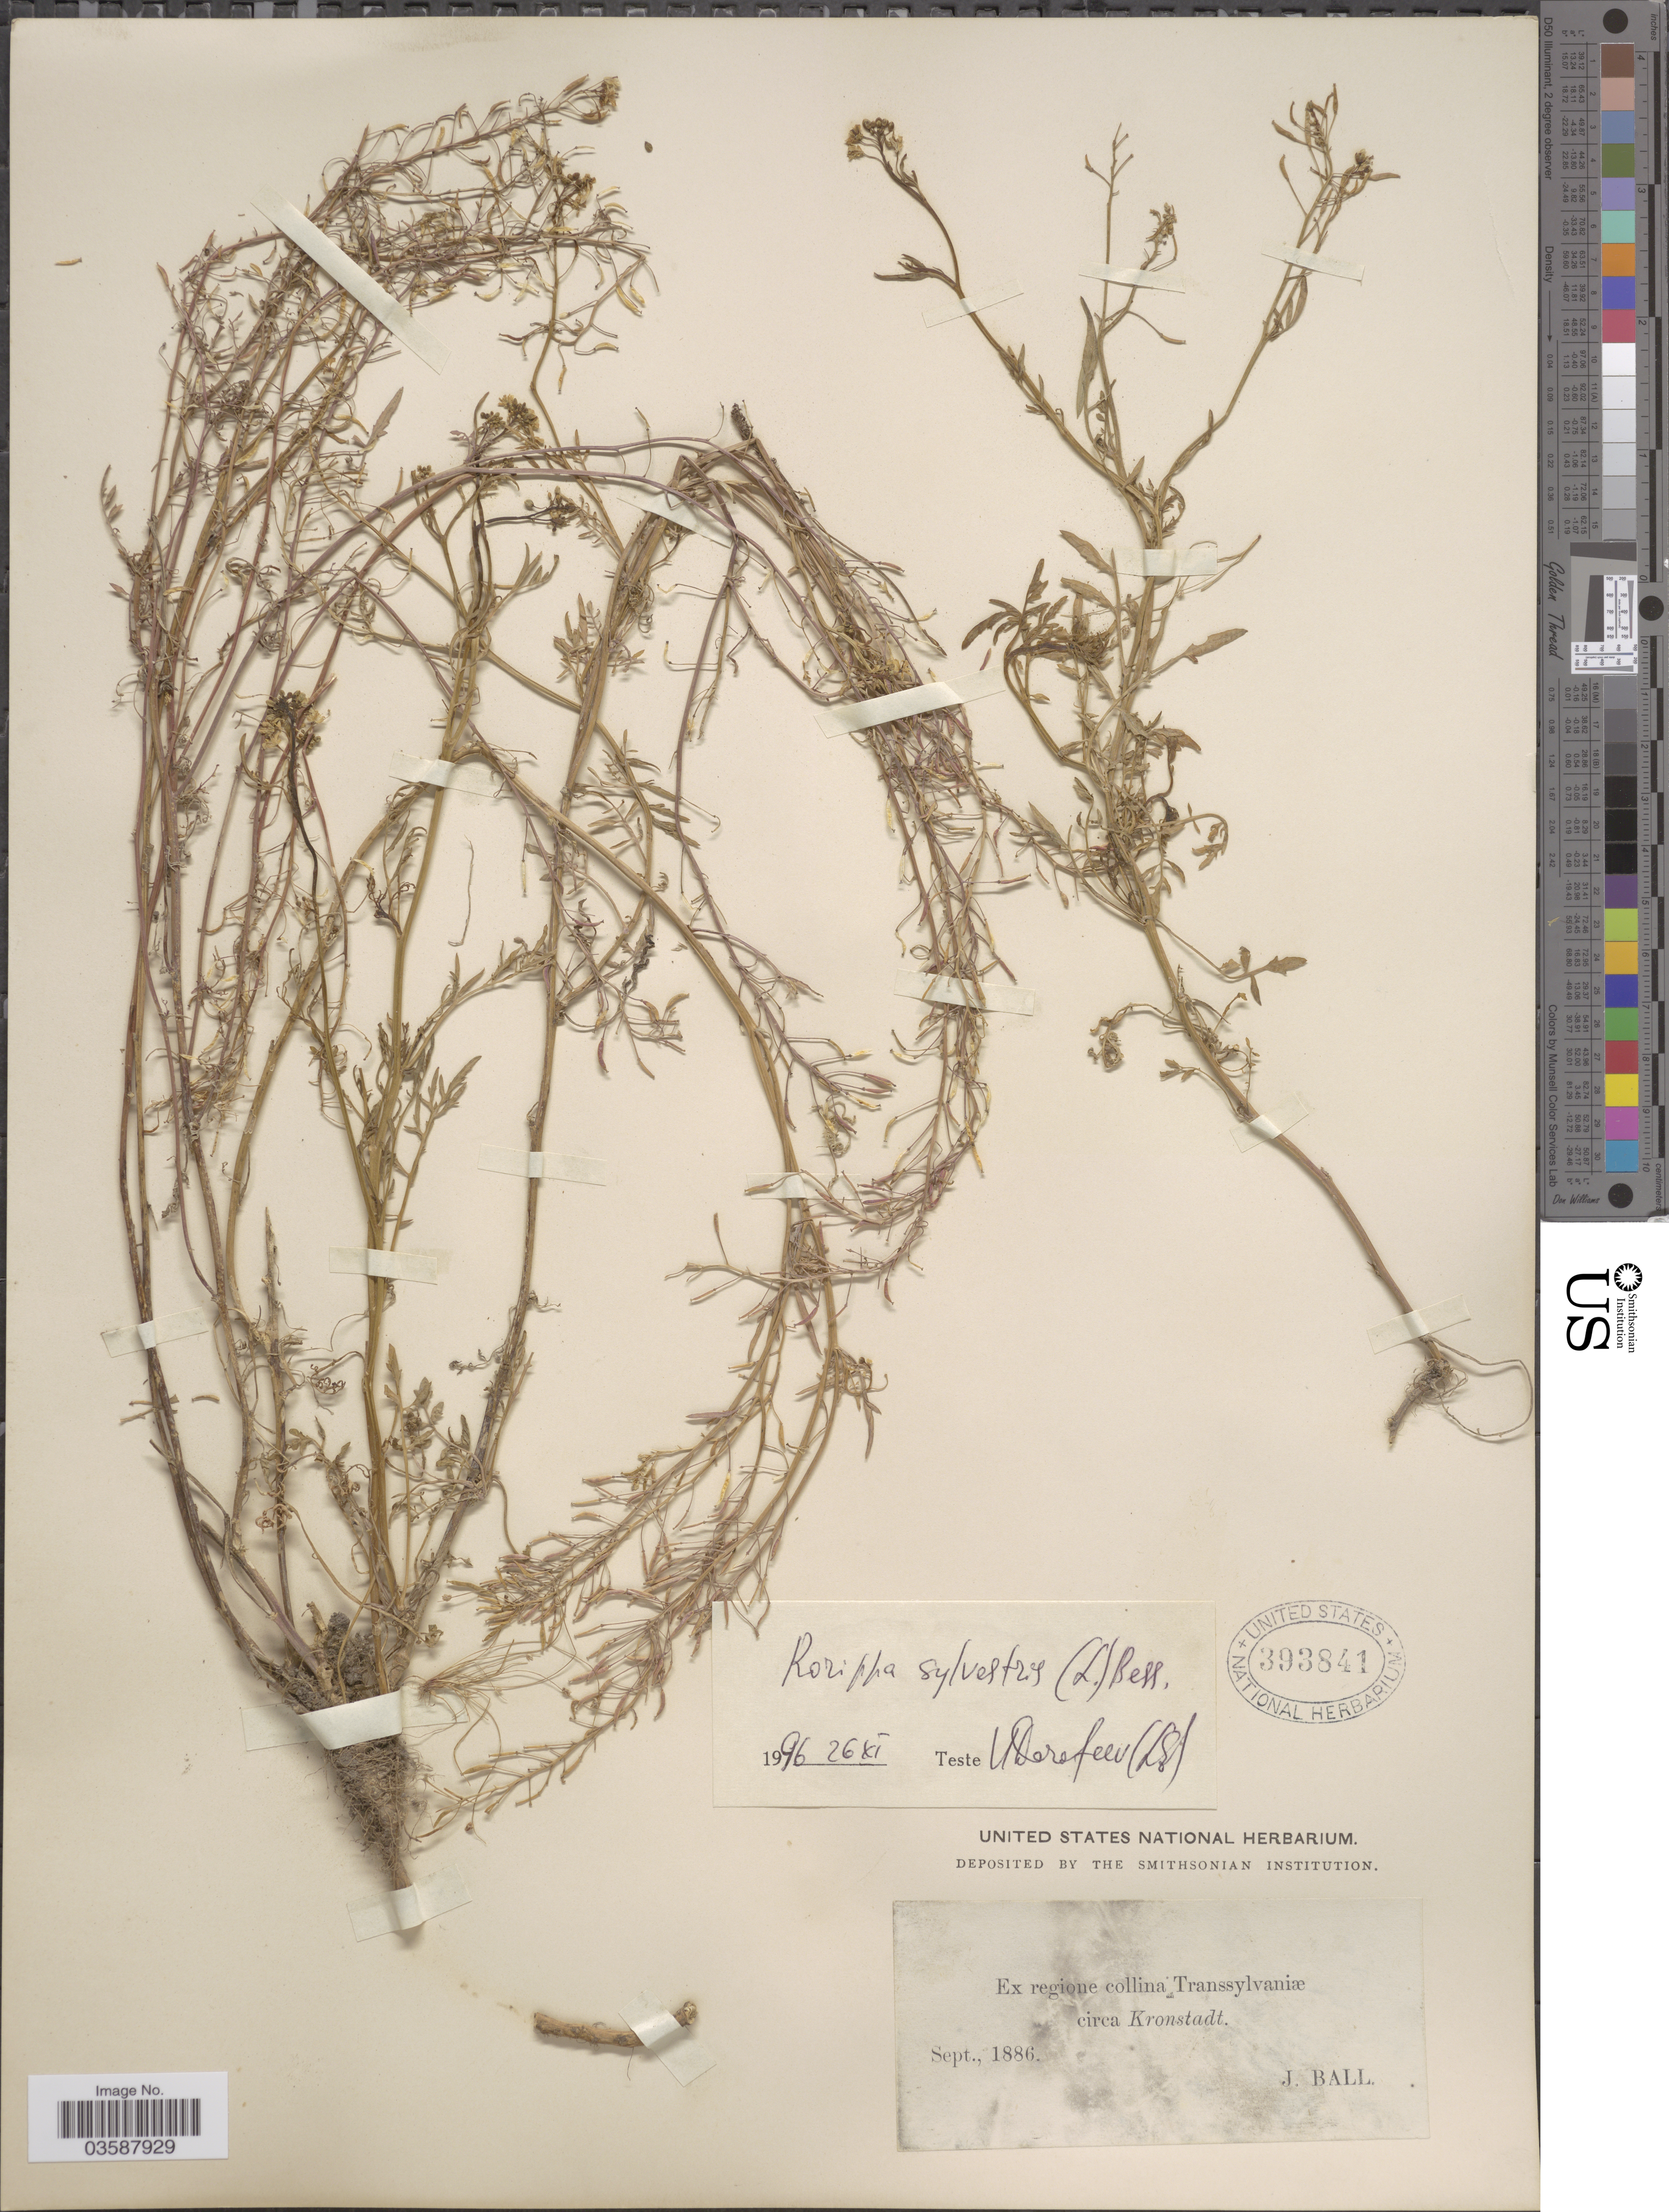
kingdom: Plantae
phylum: Tracheophyta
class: Magnoliopsida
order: Brassicales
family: Brassicaceae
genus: Rorippa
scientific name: Rorippa sylvestris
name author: (L.) Besser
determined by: Dorofeyev, V. I.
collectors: J. Ball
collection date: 1886-09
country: Romania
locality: Ex regione collina Transsylvaniæ circa Kronstadt.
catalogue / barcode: US 393841